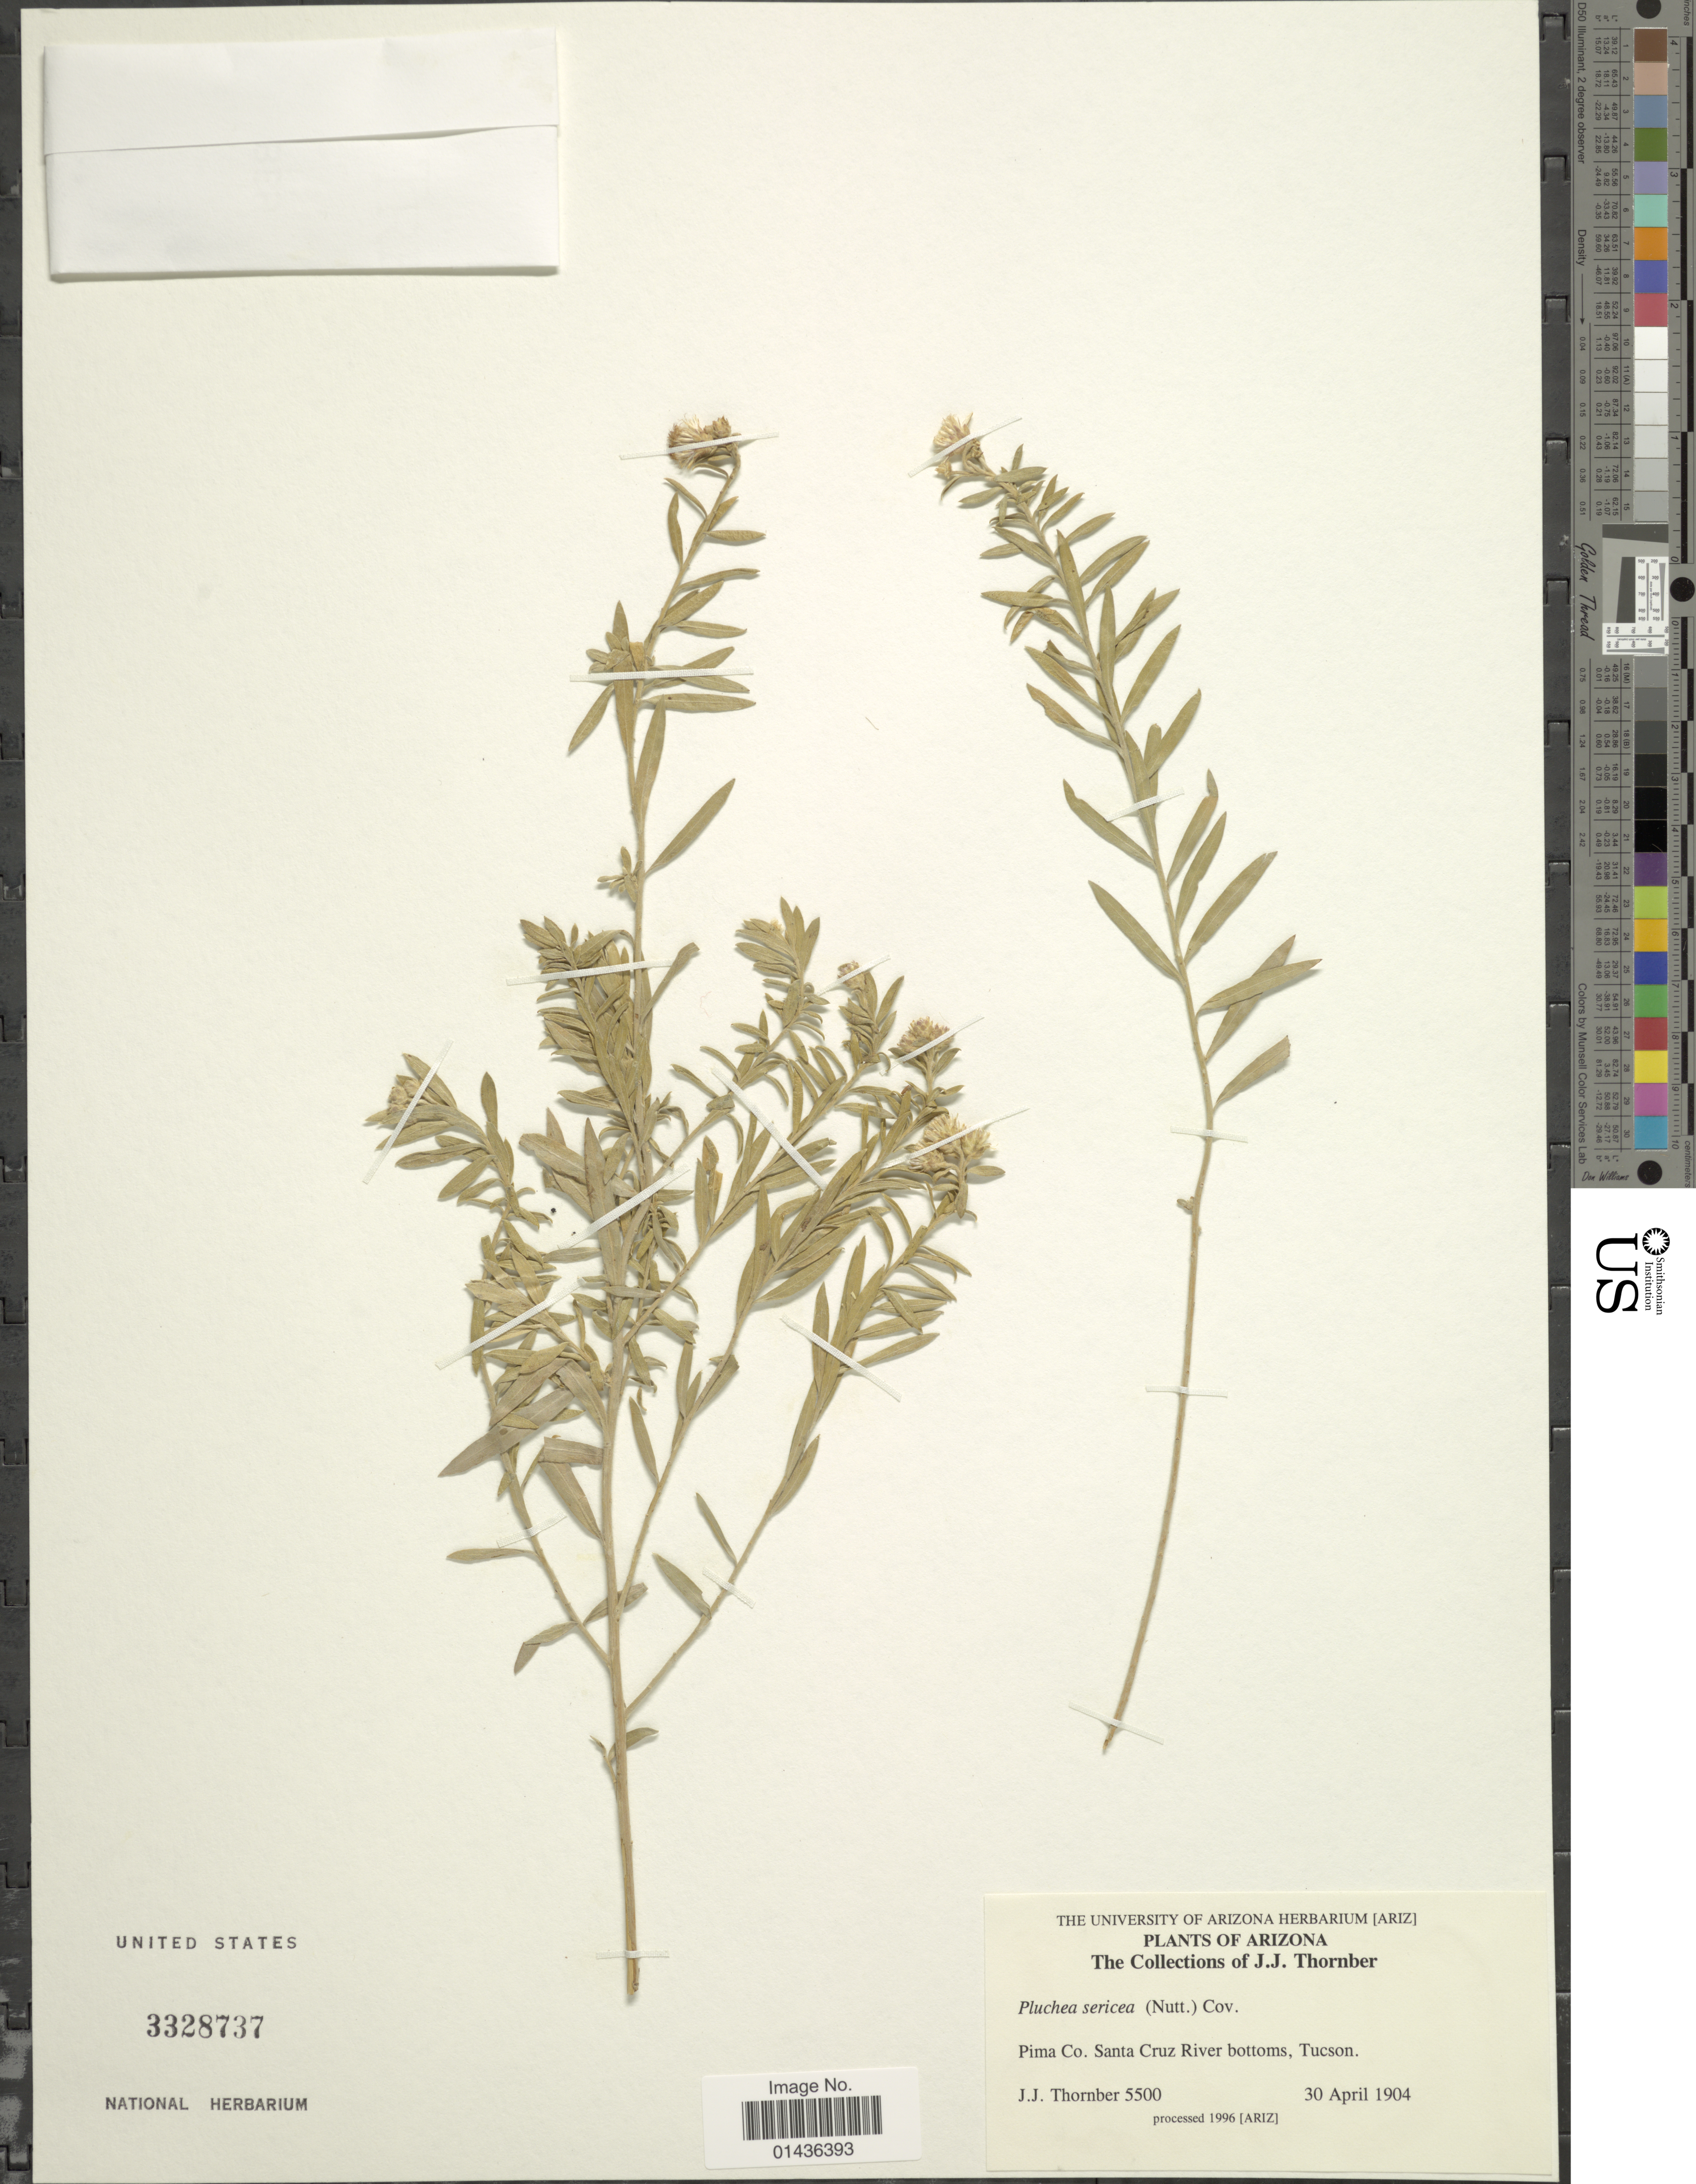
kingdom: Plantae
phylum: Tracheophyta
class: Magnoliopsida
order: Asterales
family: Asteraceae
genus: Pluchea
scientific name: Pluchea sericea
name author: (Nutt.) Coville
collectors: J. Thornber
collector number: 5500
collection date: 1904-04-30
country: United States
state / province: Arizona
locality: Pima Co., Santa Cruz River bottoms, Tucson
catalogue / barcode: US 3328737